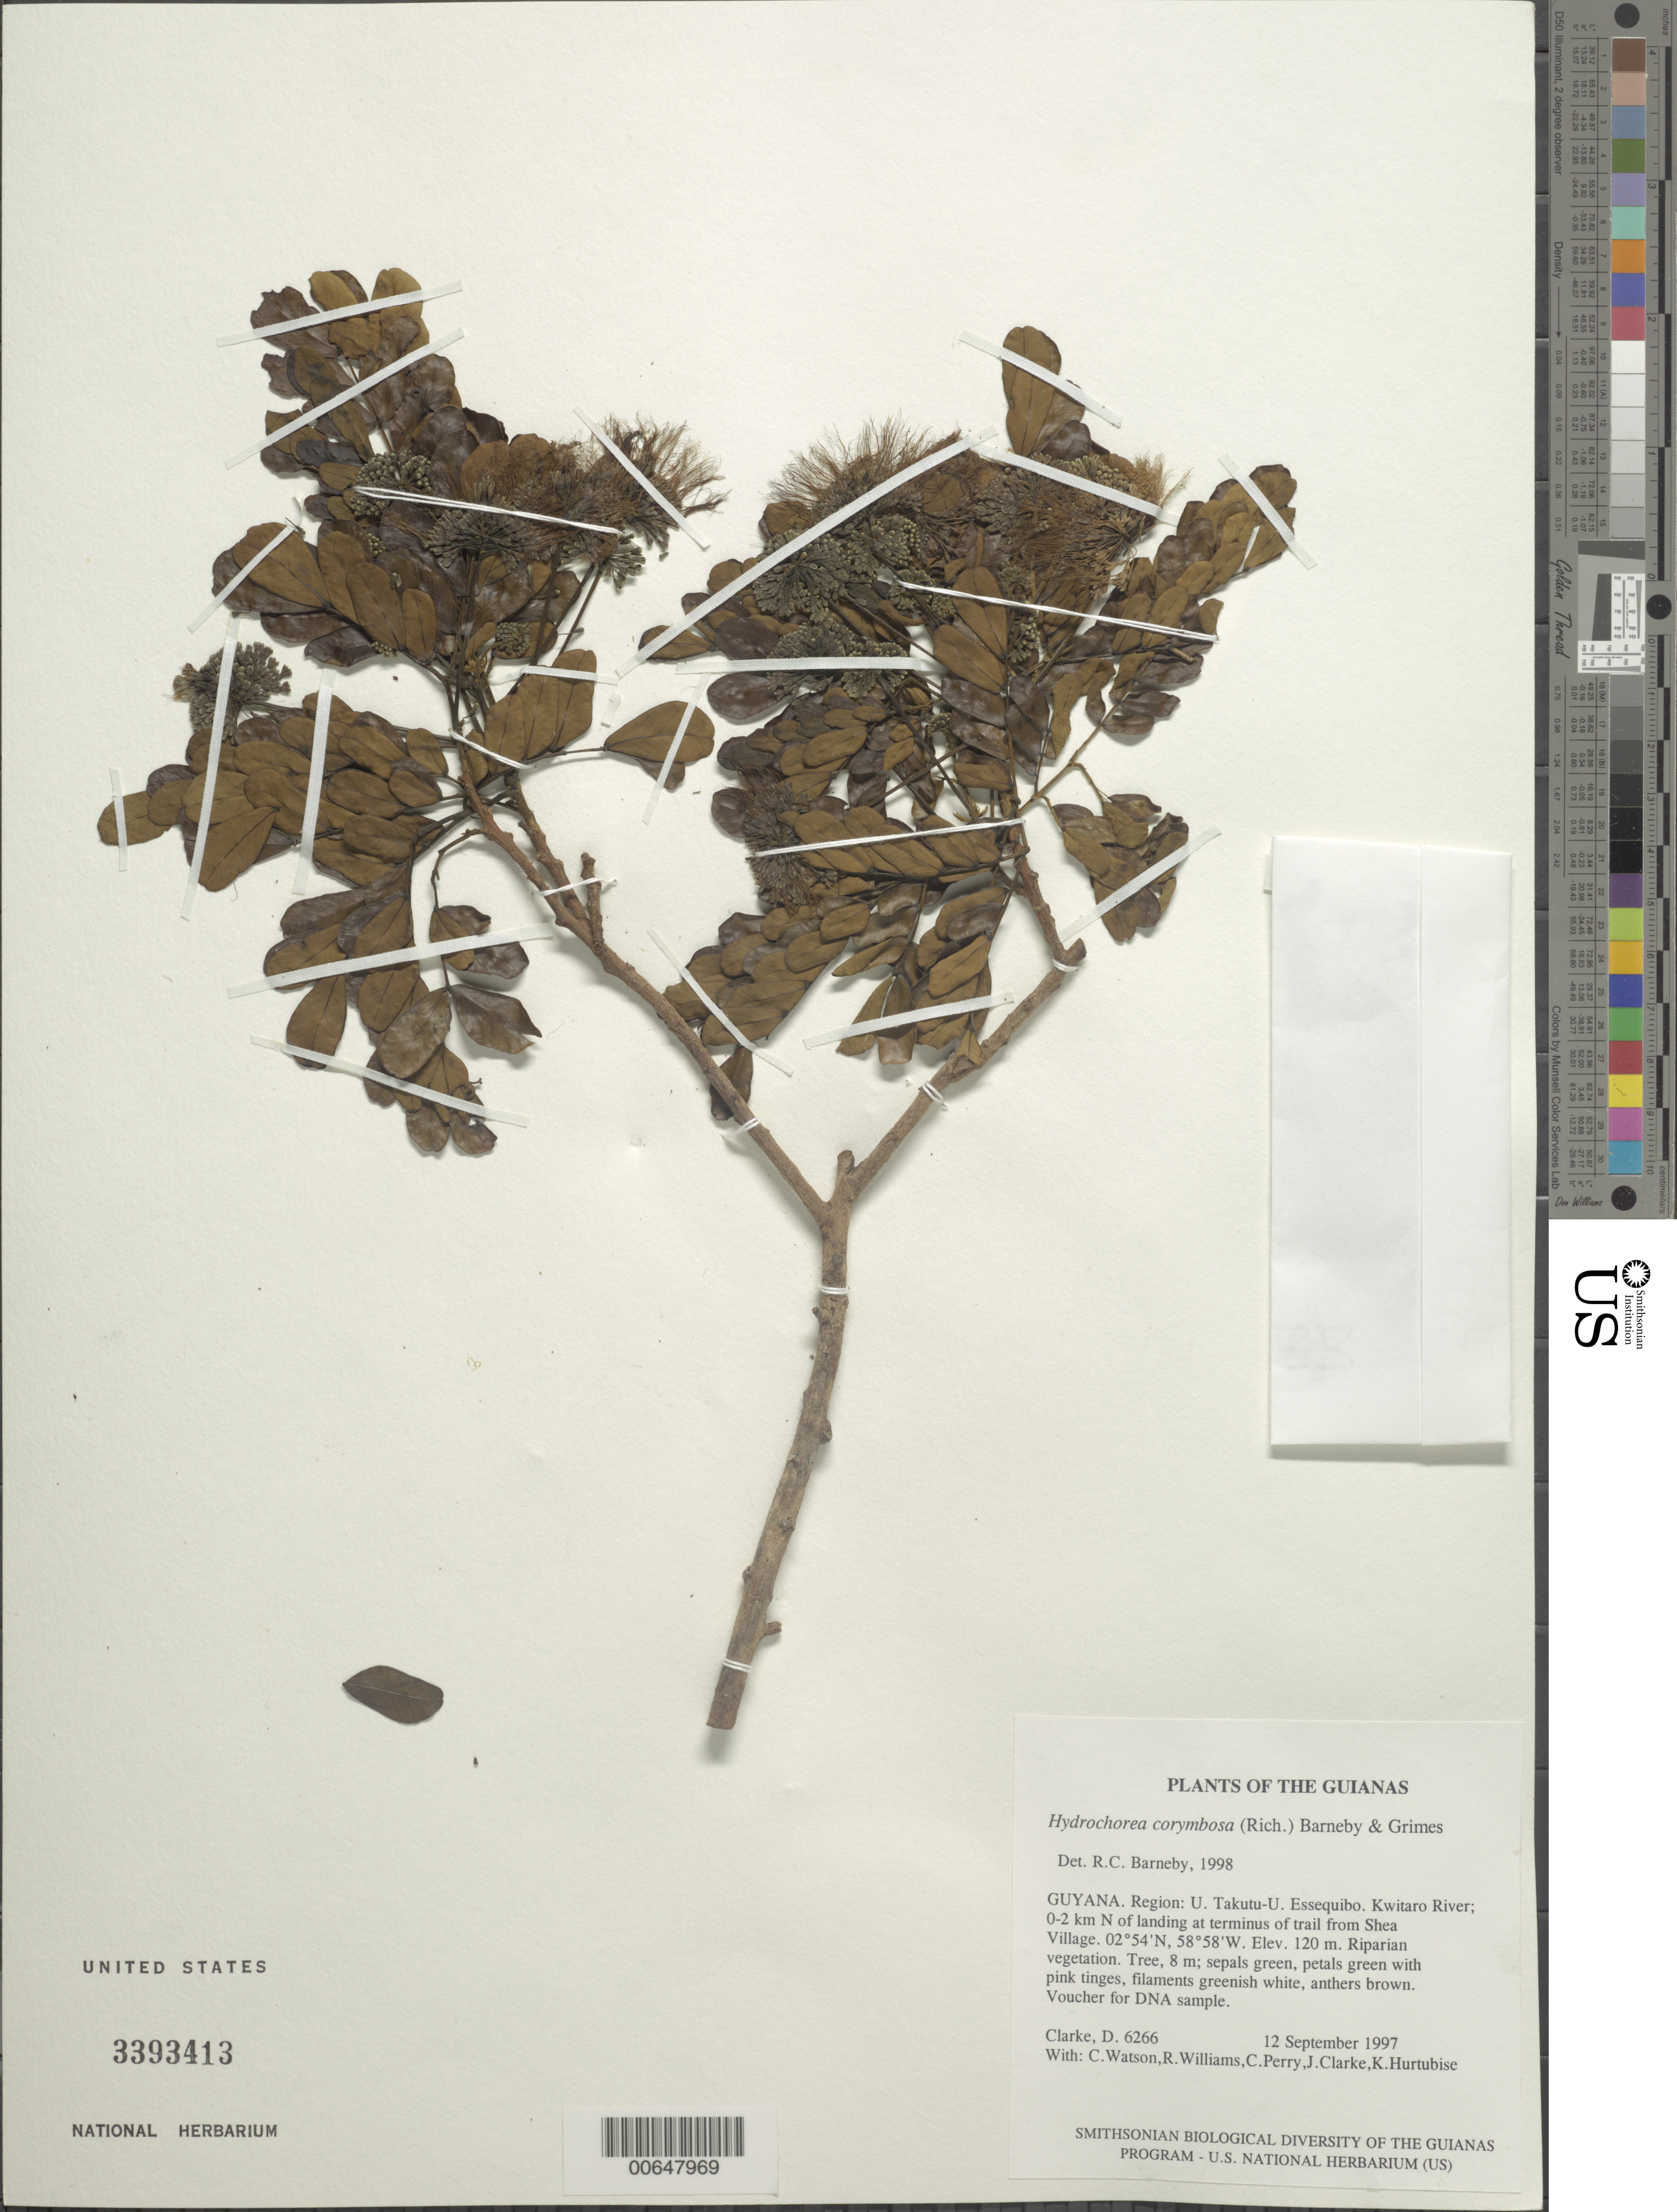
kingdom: Plantae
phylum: Tracheophyta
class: Magnoliopsida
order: Fabales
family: Fabaceae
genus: Hydrochorea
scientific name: Hydrochorea corymbosa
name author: (Rich.) Barneby & J.W. Grimes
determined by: Barneby, Rupert C., (NY)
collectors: H. D. Clarke, C. Watson, R. Williams, C. Perry, J. Clarke & K. Hurtubise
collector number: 6266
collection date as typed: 12 September 1997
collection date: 1997-09-12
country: Guyana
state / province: U. Takutu-U. Essequibo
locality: Kwitaro River; 0-2 km N of landing at terminus of trail from Shea Village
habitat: Riparian vegetation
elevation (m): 120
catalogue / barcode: US 3393413